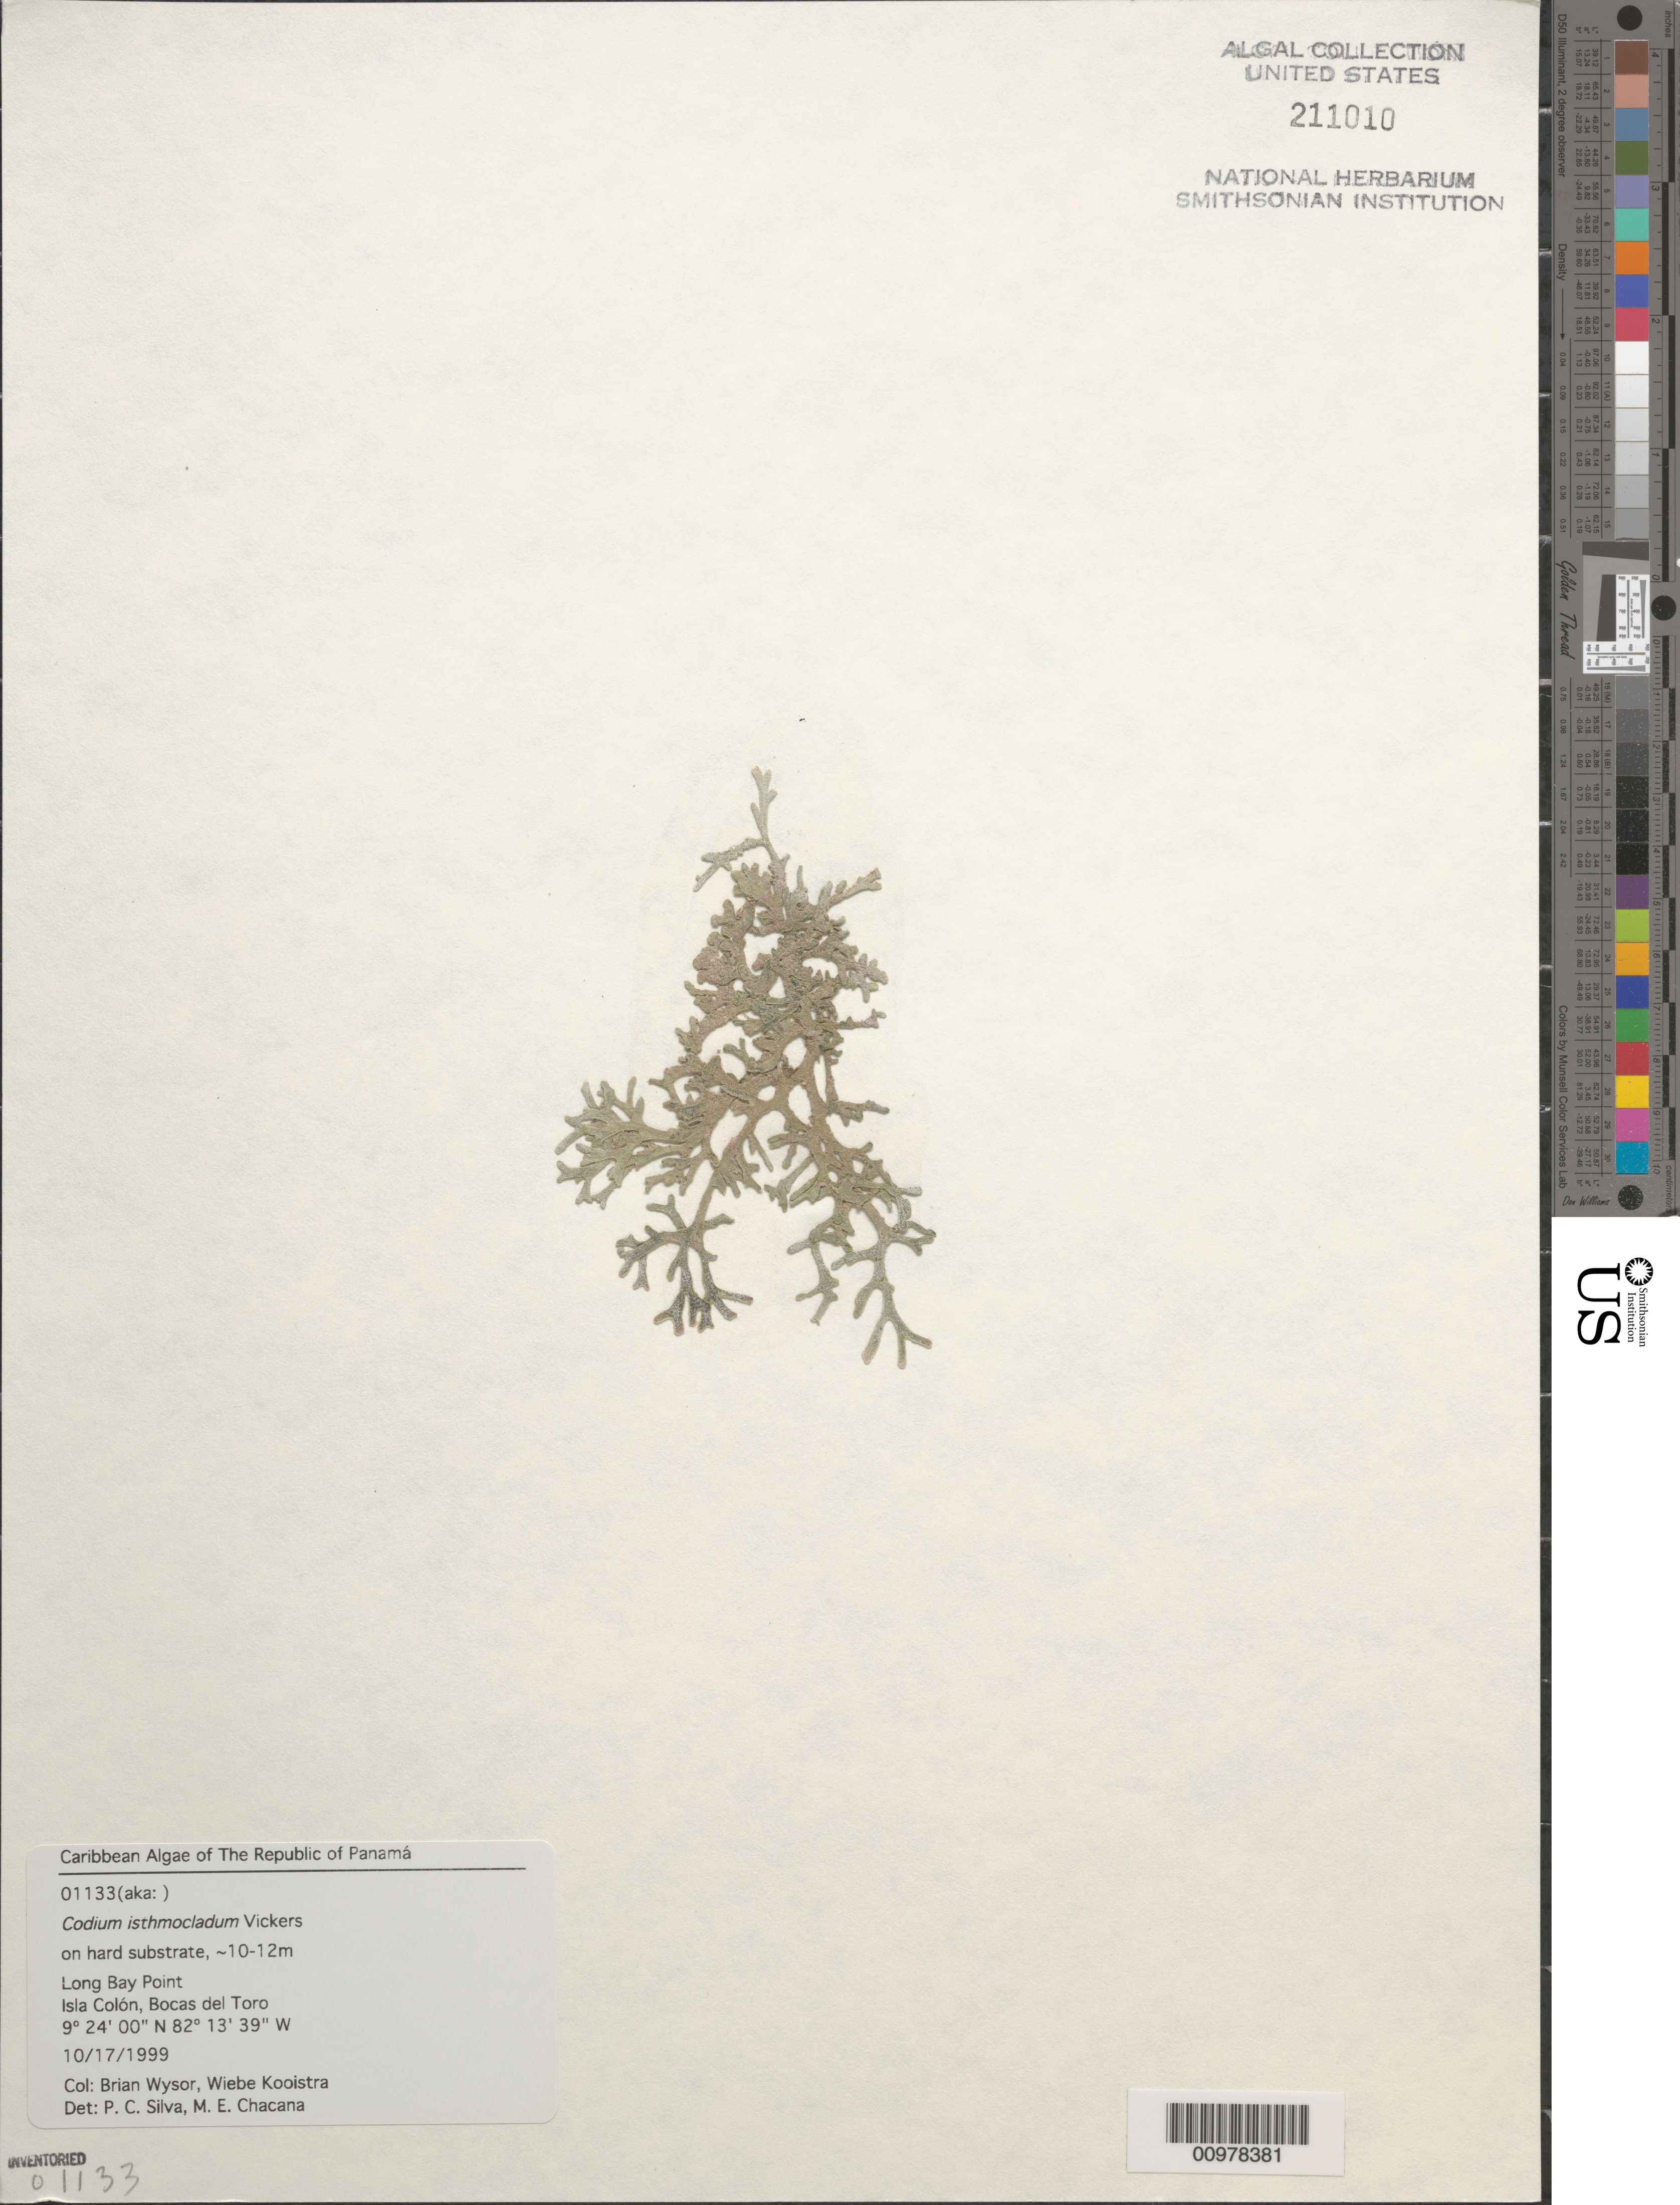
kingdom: Plantae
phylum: Chlorophyta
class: Ulvophyceae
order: Bryopsidales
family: Codiaceae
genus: Codium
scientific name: Codium isthmocladum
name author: Vickers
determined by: Pedroche, F. F.; Silva, P. C.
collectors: B. Wysor & W. Kooistra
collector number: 01133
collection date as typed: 17 Oct 1999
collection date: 1999-10-17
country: Panama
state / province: Bocas del Toro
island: Colón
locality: Long Bay Point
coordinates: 9 24' 00" N, 82 13' 39" W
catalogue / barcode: US 211010